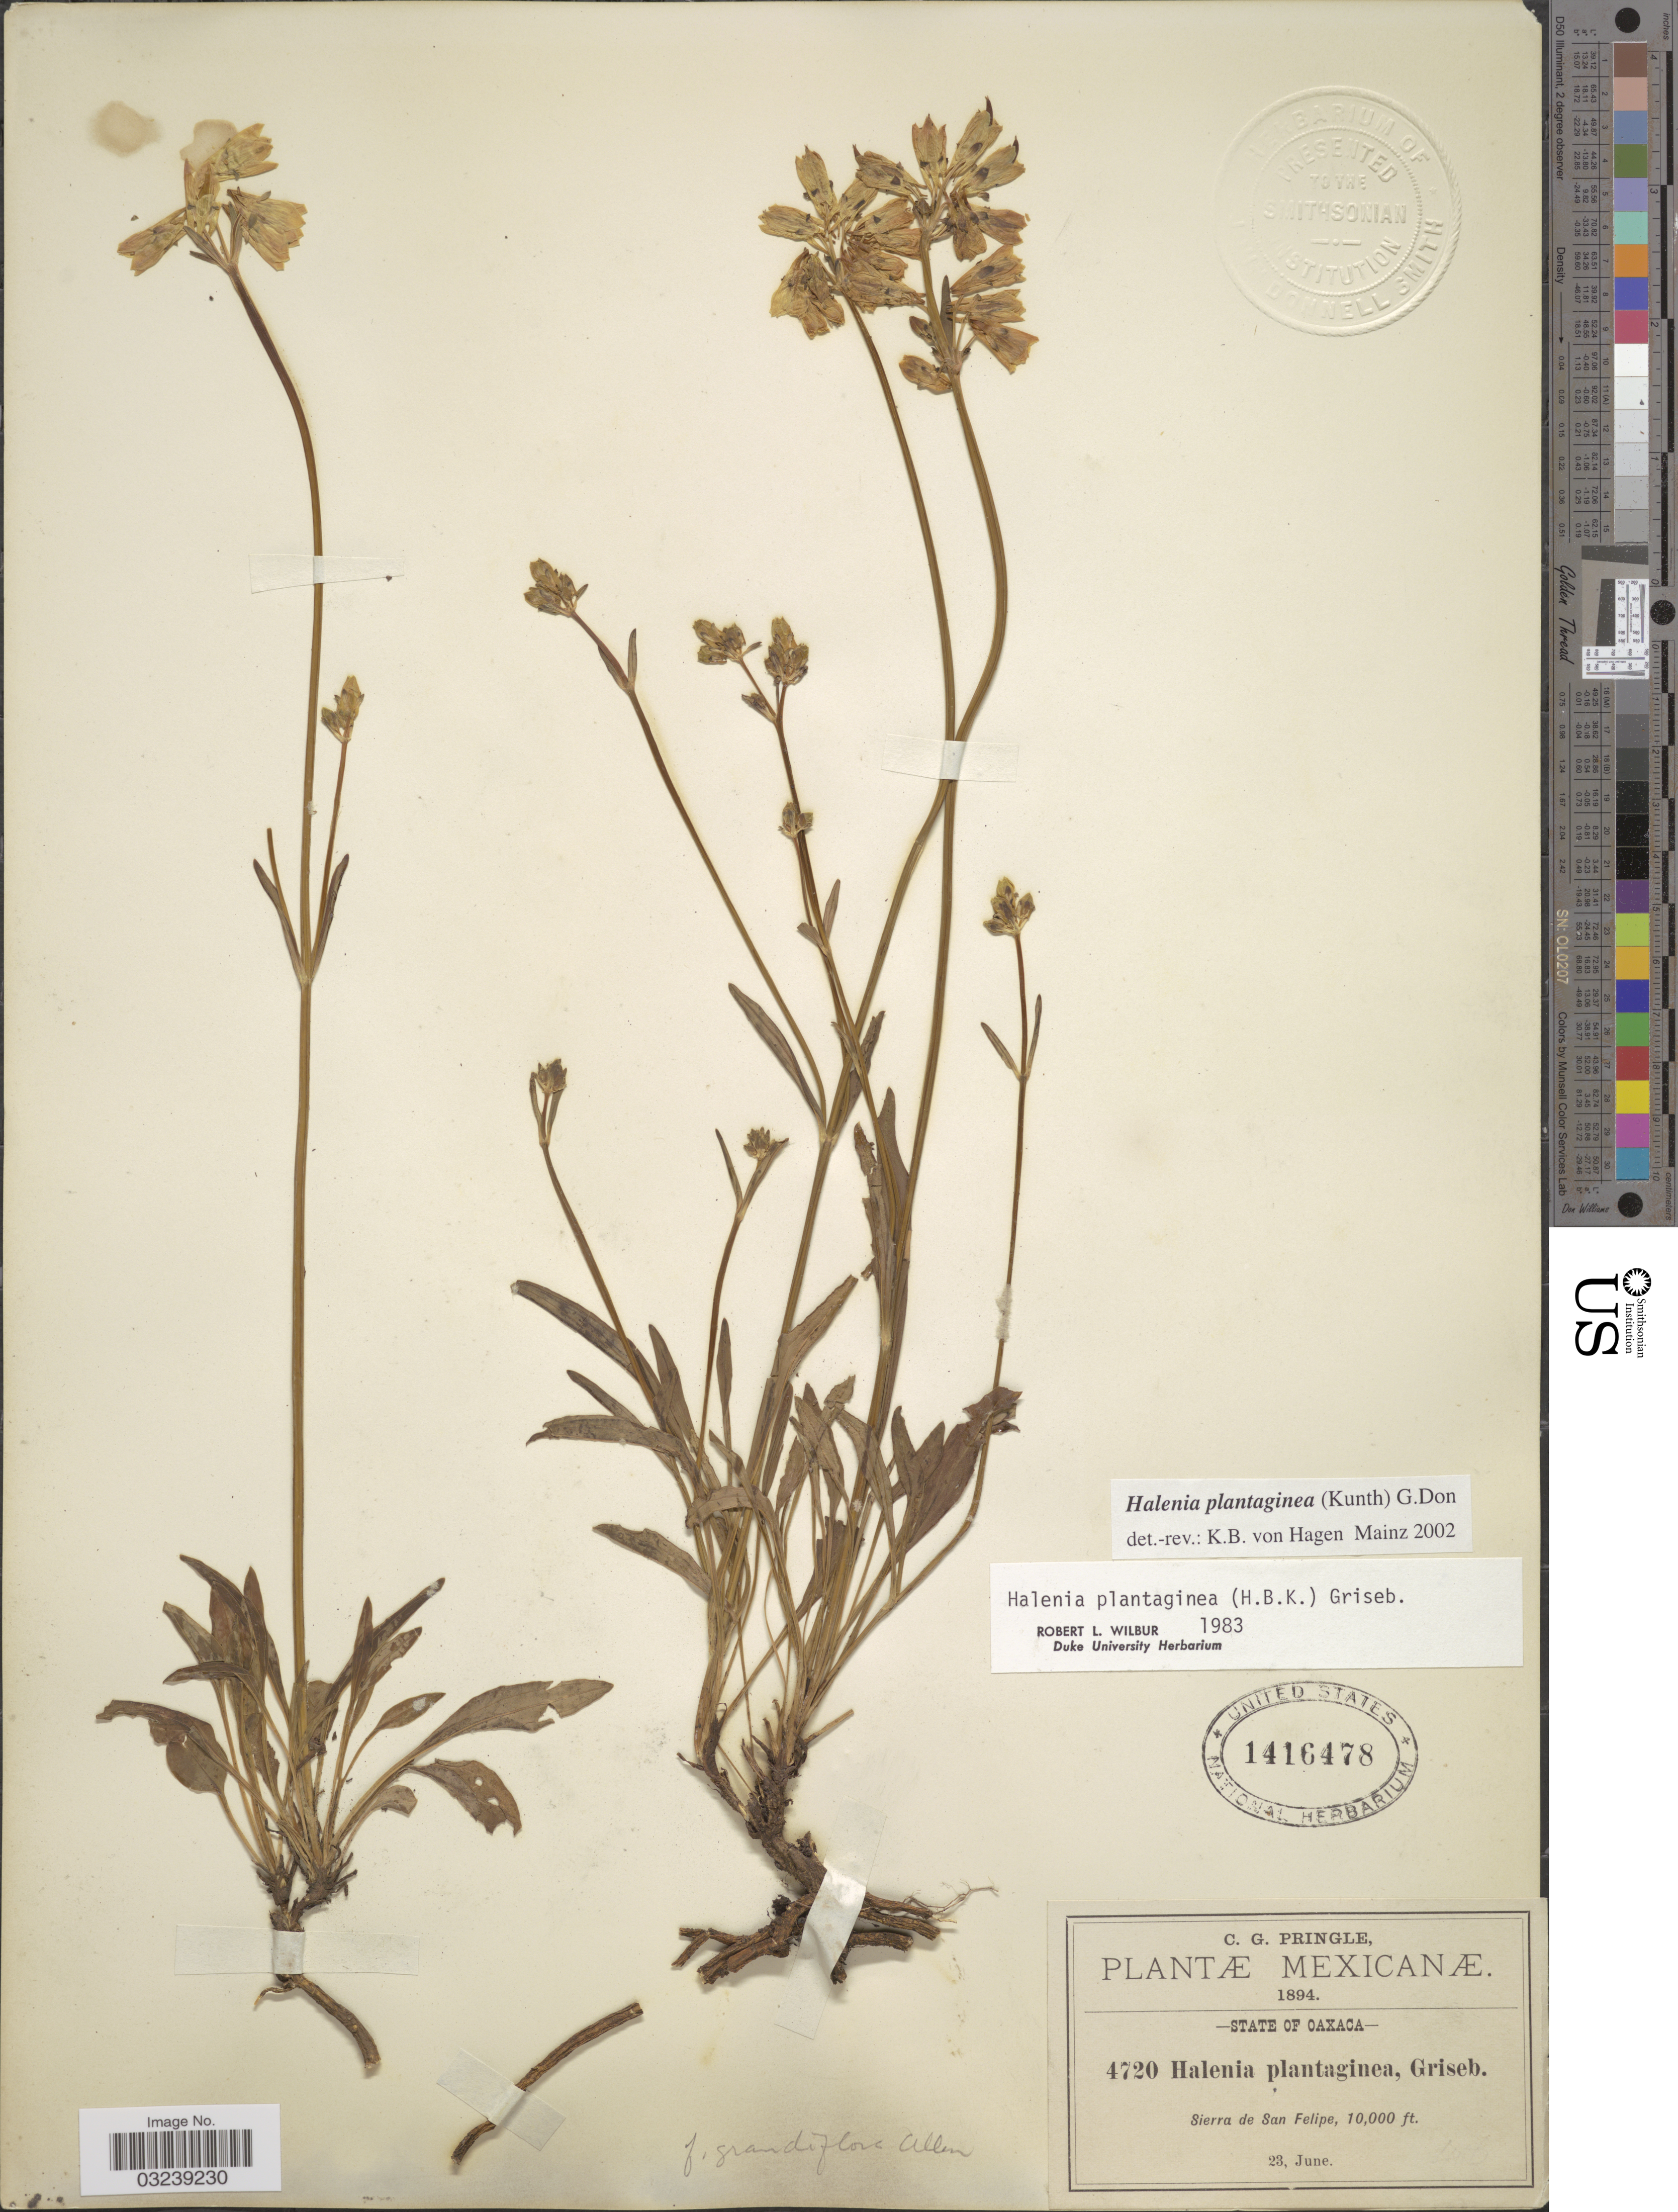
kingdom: Plantae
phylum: Tracheophyta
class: Magnoliopsida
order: Gentianales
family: Gentianaceae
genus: Halenia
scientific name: Halenia plantaginea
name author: (Kunth) G. Don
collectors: C. G. Pringle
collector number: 4720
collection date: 1894-06-23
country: Mexico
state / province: Oaxaca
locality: Sierra de San Felipe.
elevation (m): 3048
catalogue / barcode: US 1416478